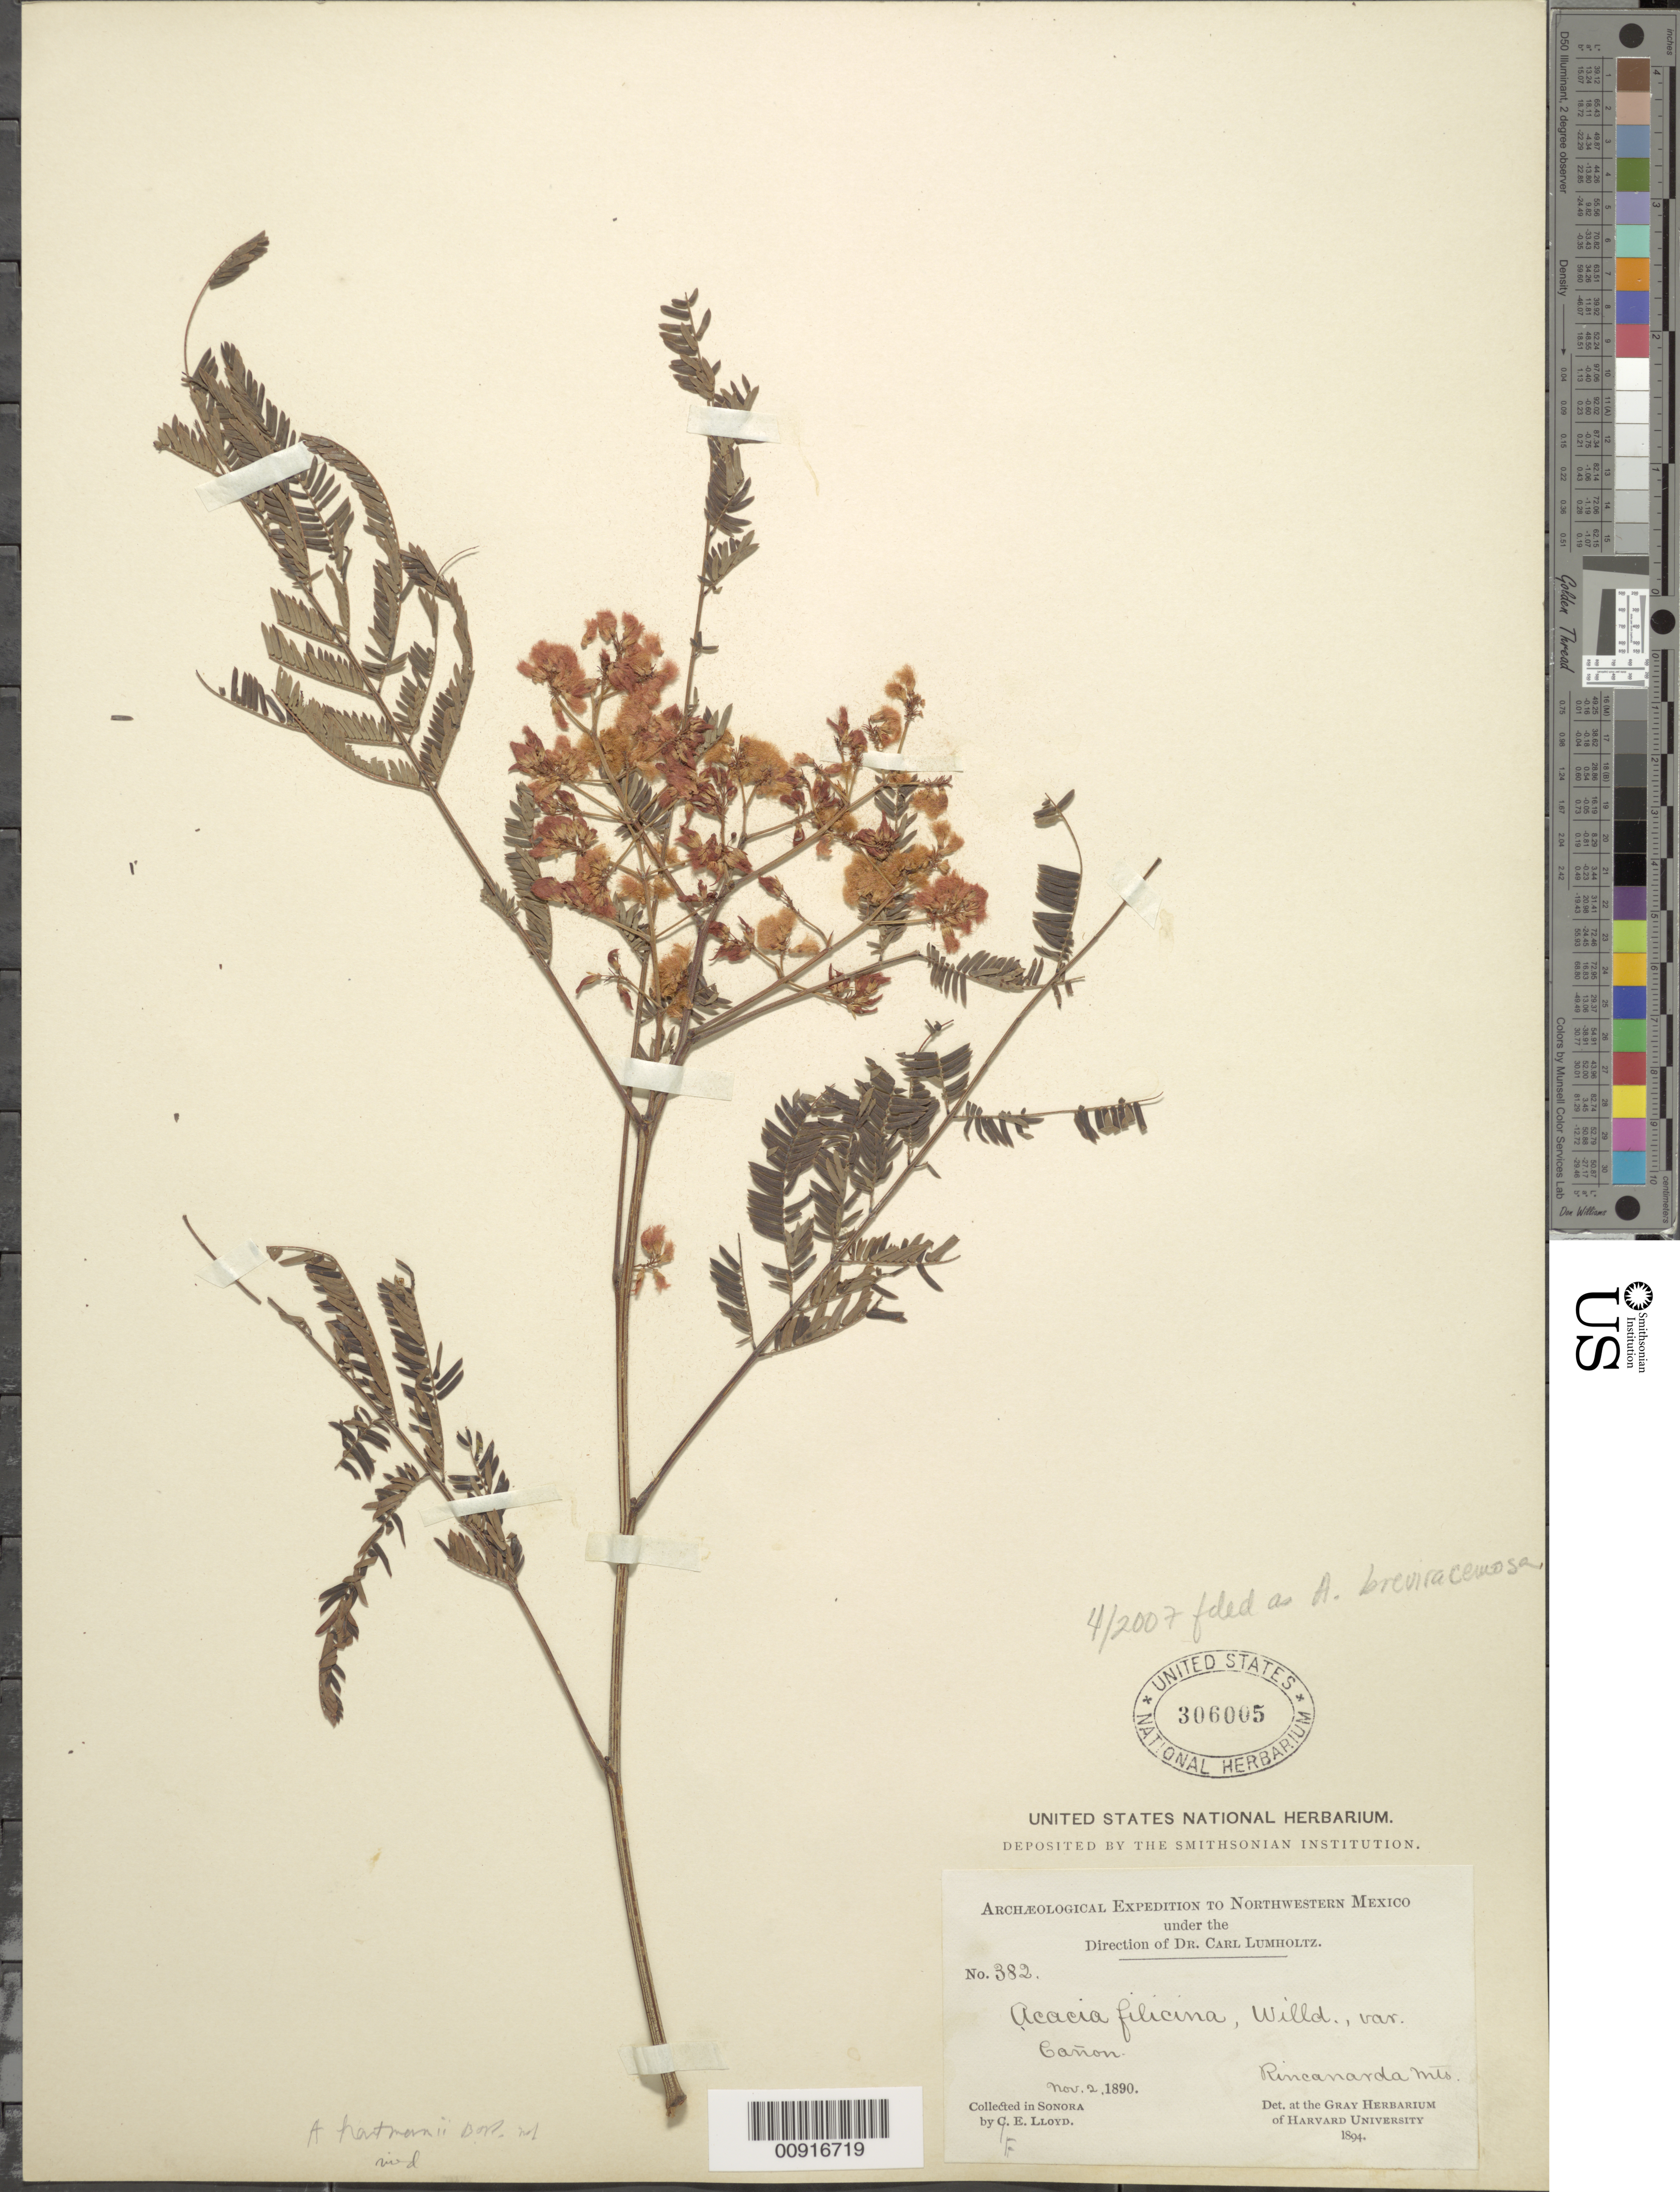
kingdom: Plantae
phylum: Tracheophyta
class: Magnoliopsida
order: Fabales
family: Fabaceae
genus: Acaciella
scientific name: Acaciella angustissima var. angustissima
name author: (Mill.) Britton & Rose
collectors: F. E. Lloyd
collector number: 382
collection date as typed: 02 Nov 1890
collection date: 1890-11-02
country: Mexico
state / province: Sonora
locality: Rincanarda Mts. (Possibly Rinconada)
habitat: Cañon.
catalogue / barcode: US 306005